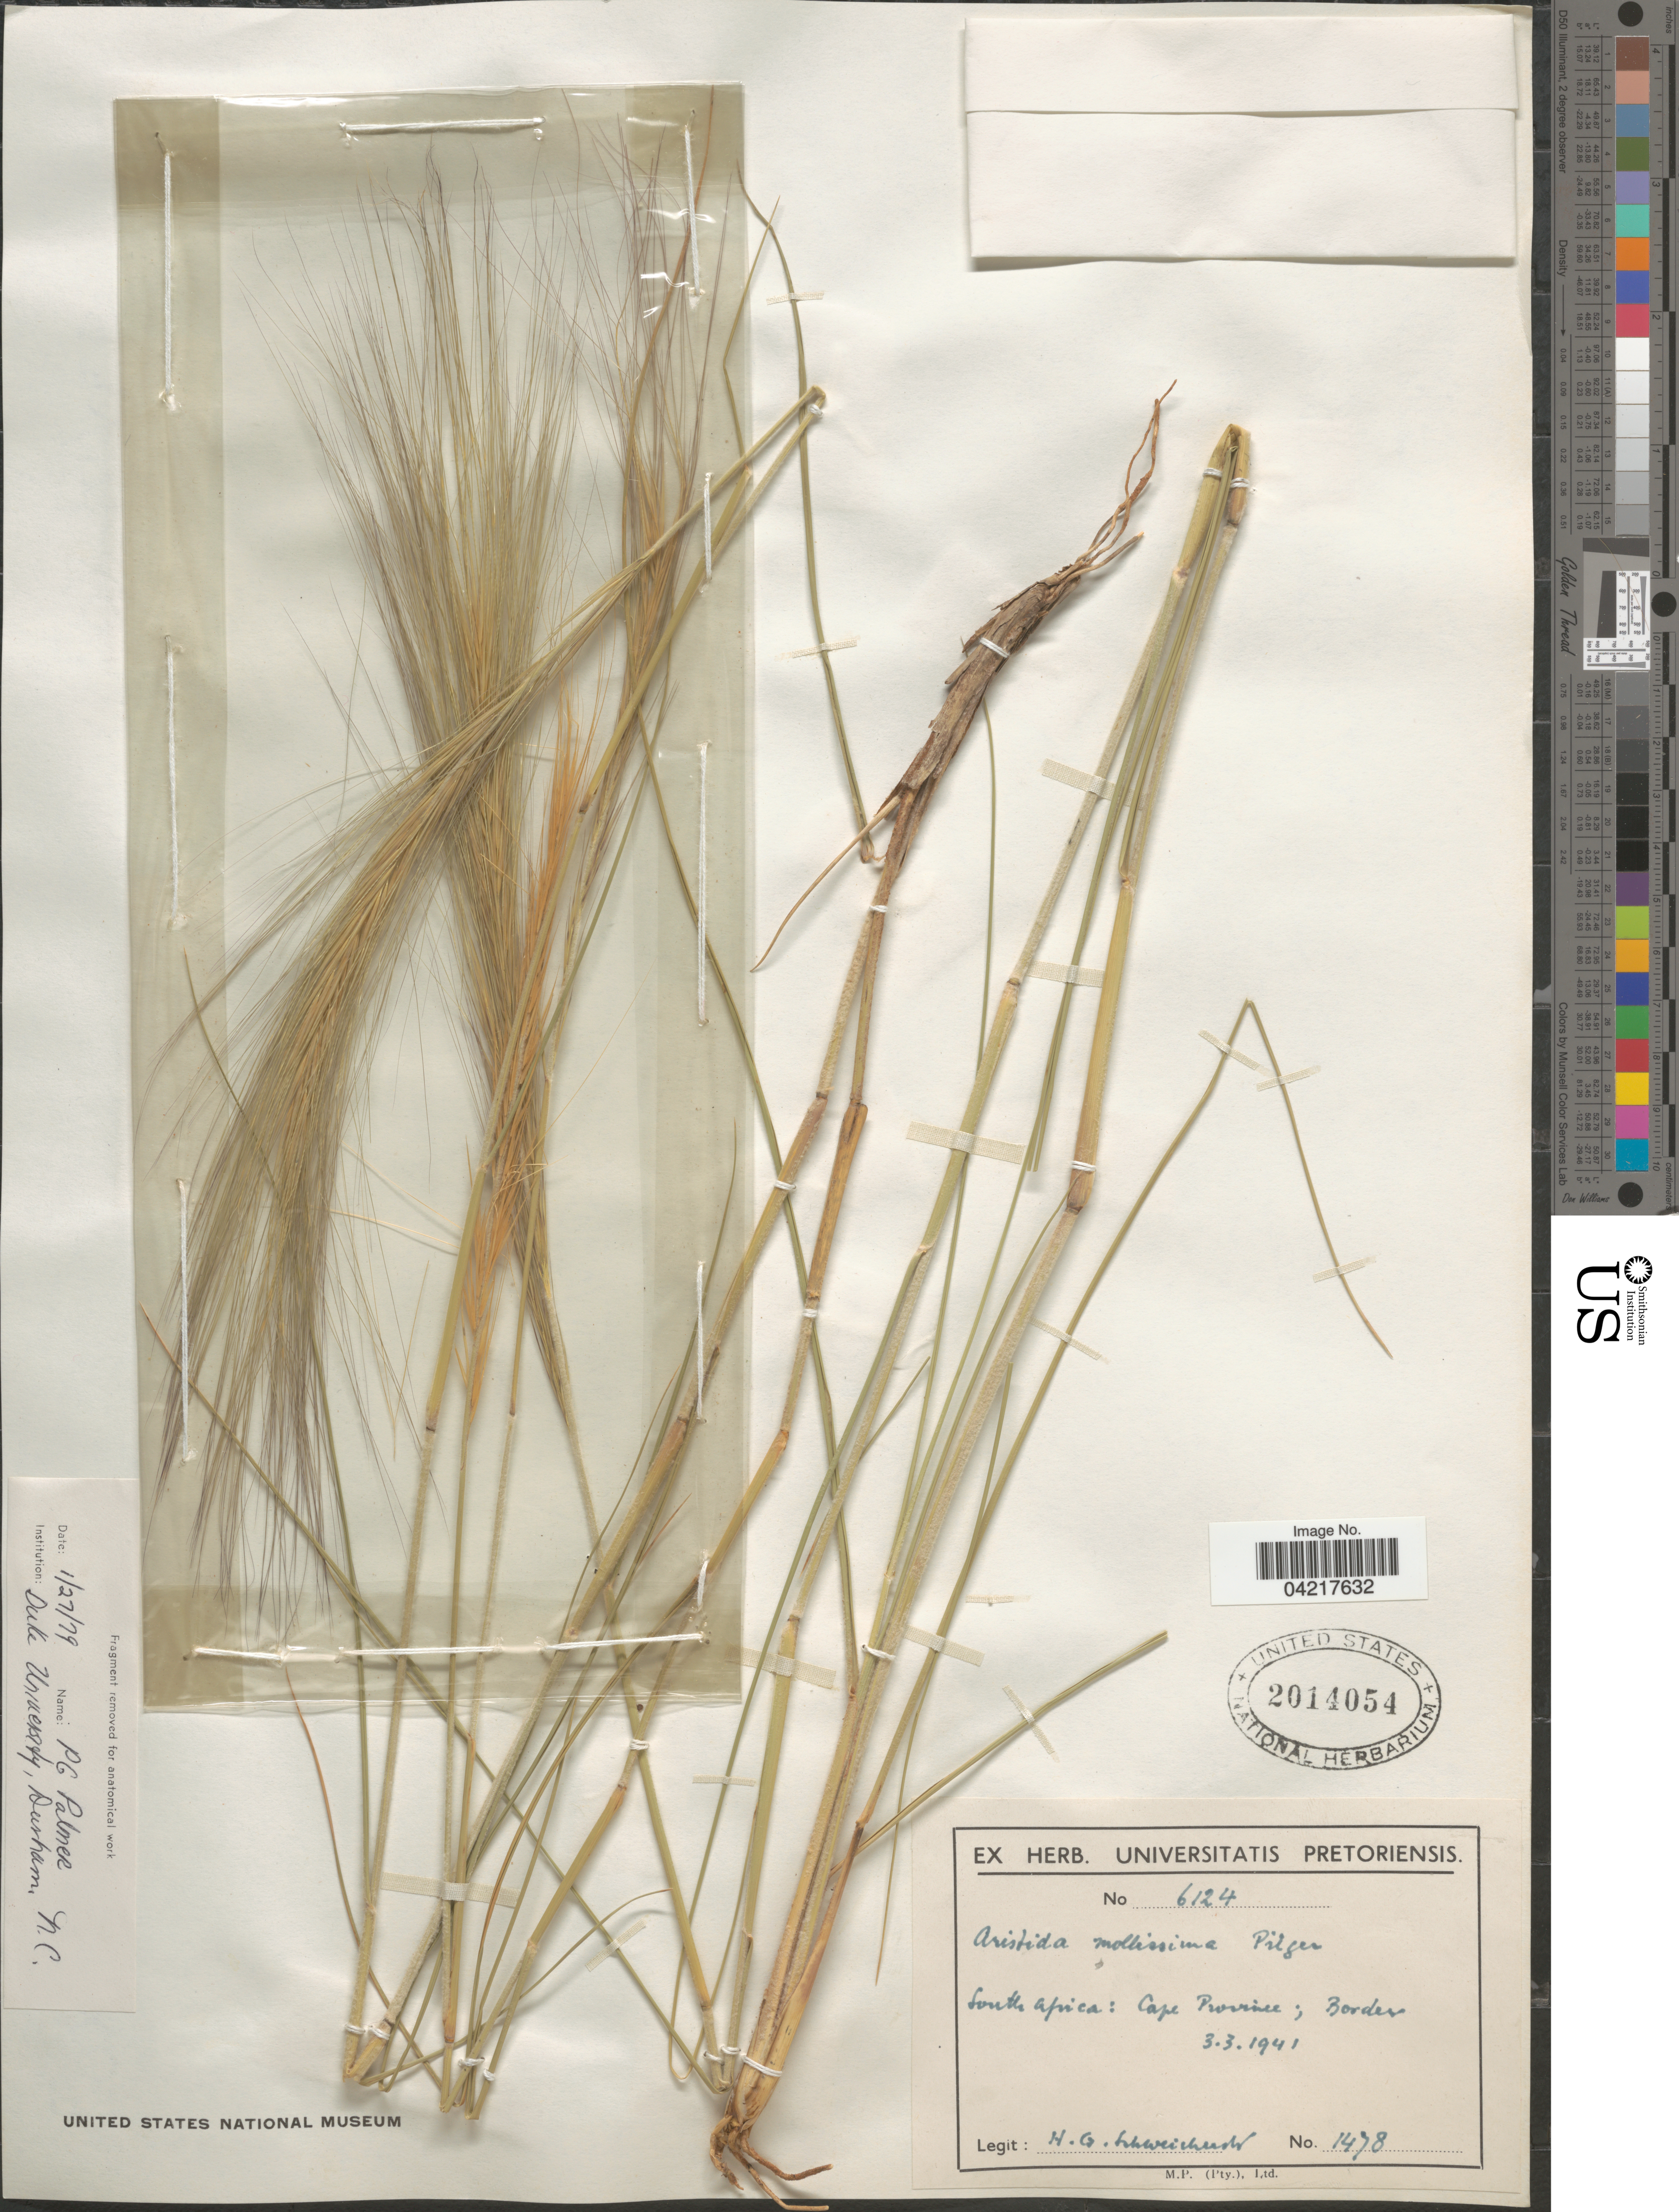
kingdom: Plantae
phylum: Tracheophyta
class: Liliopsida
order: Poales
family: Poaceae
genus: Aristida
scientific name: Aristida mollissima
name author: Pilg.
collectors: H. Schweickerdt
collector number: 1478/6124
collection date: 1941-03-03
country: South Africa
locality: Border.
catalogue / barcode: US 2014054